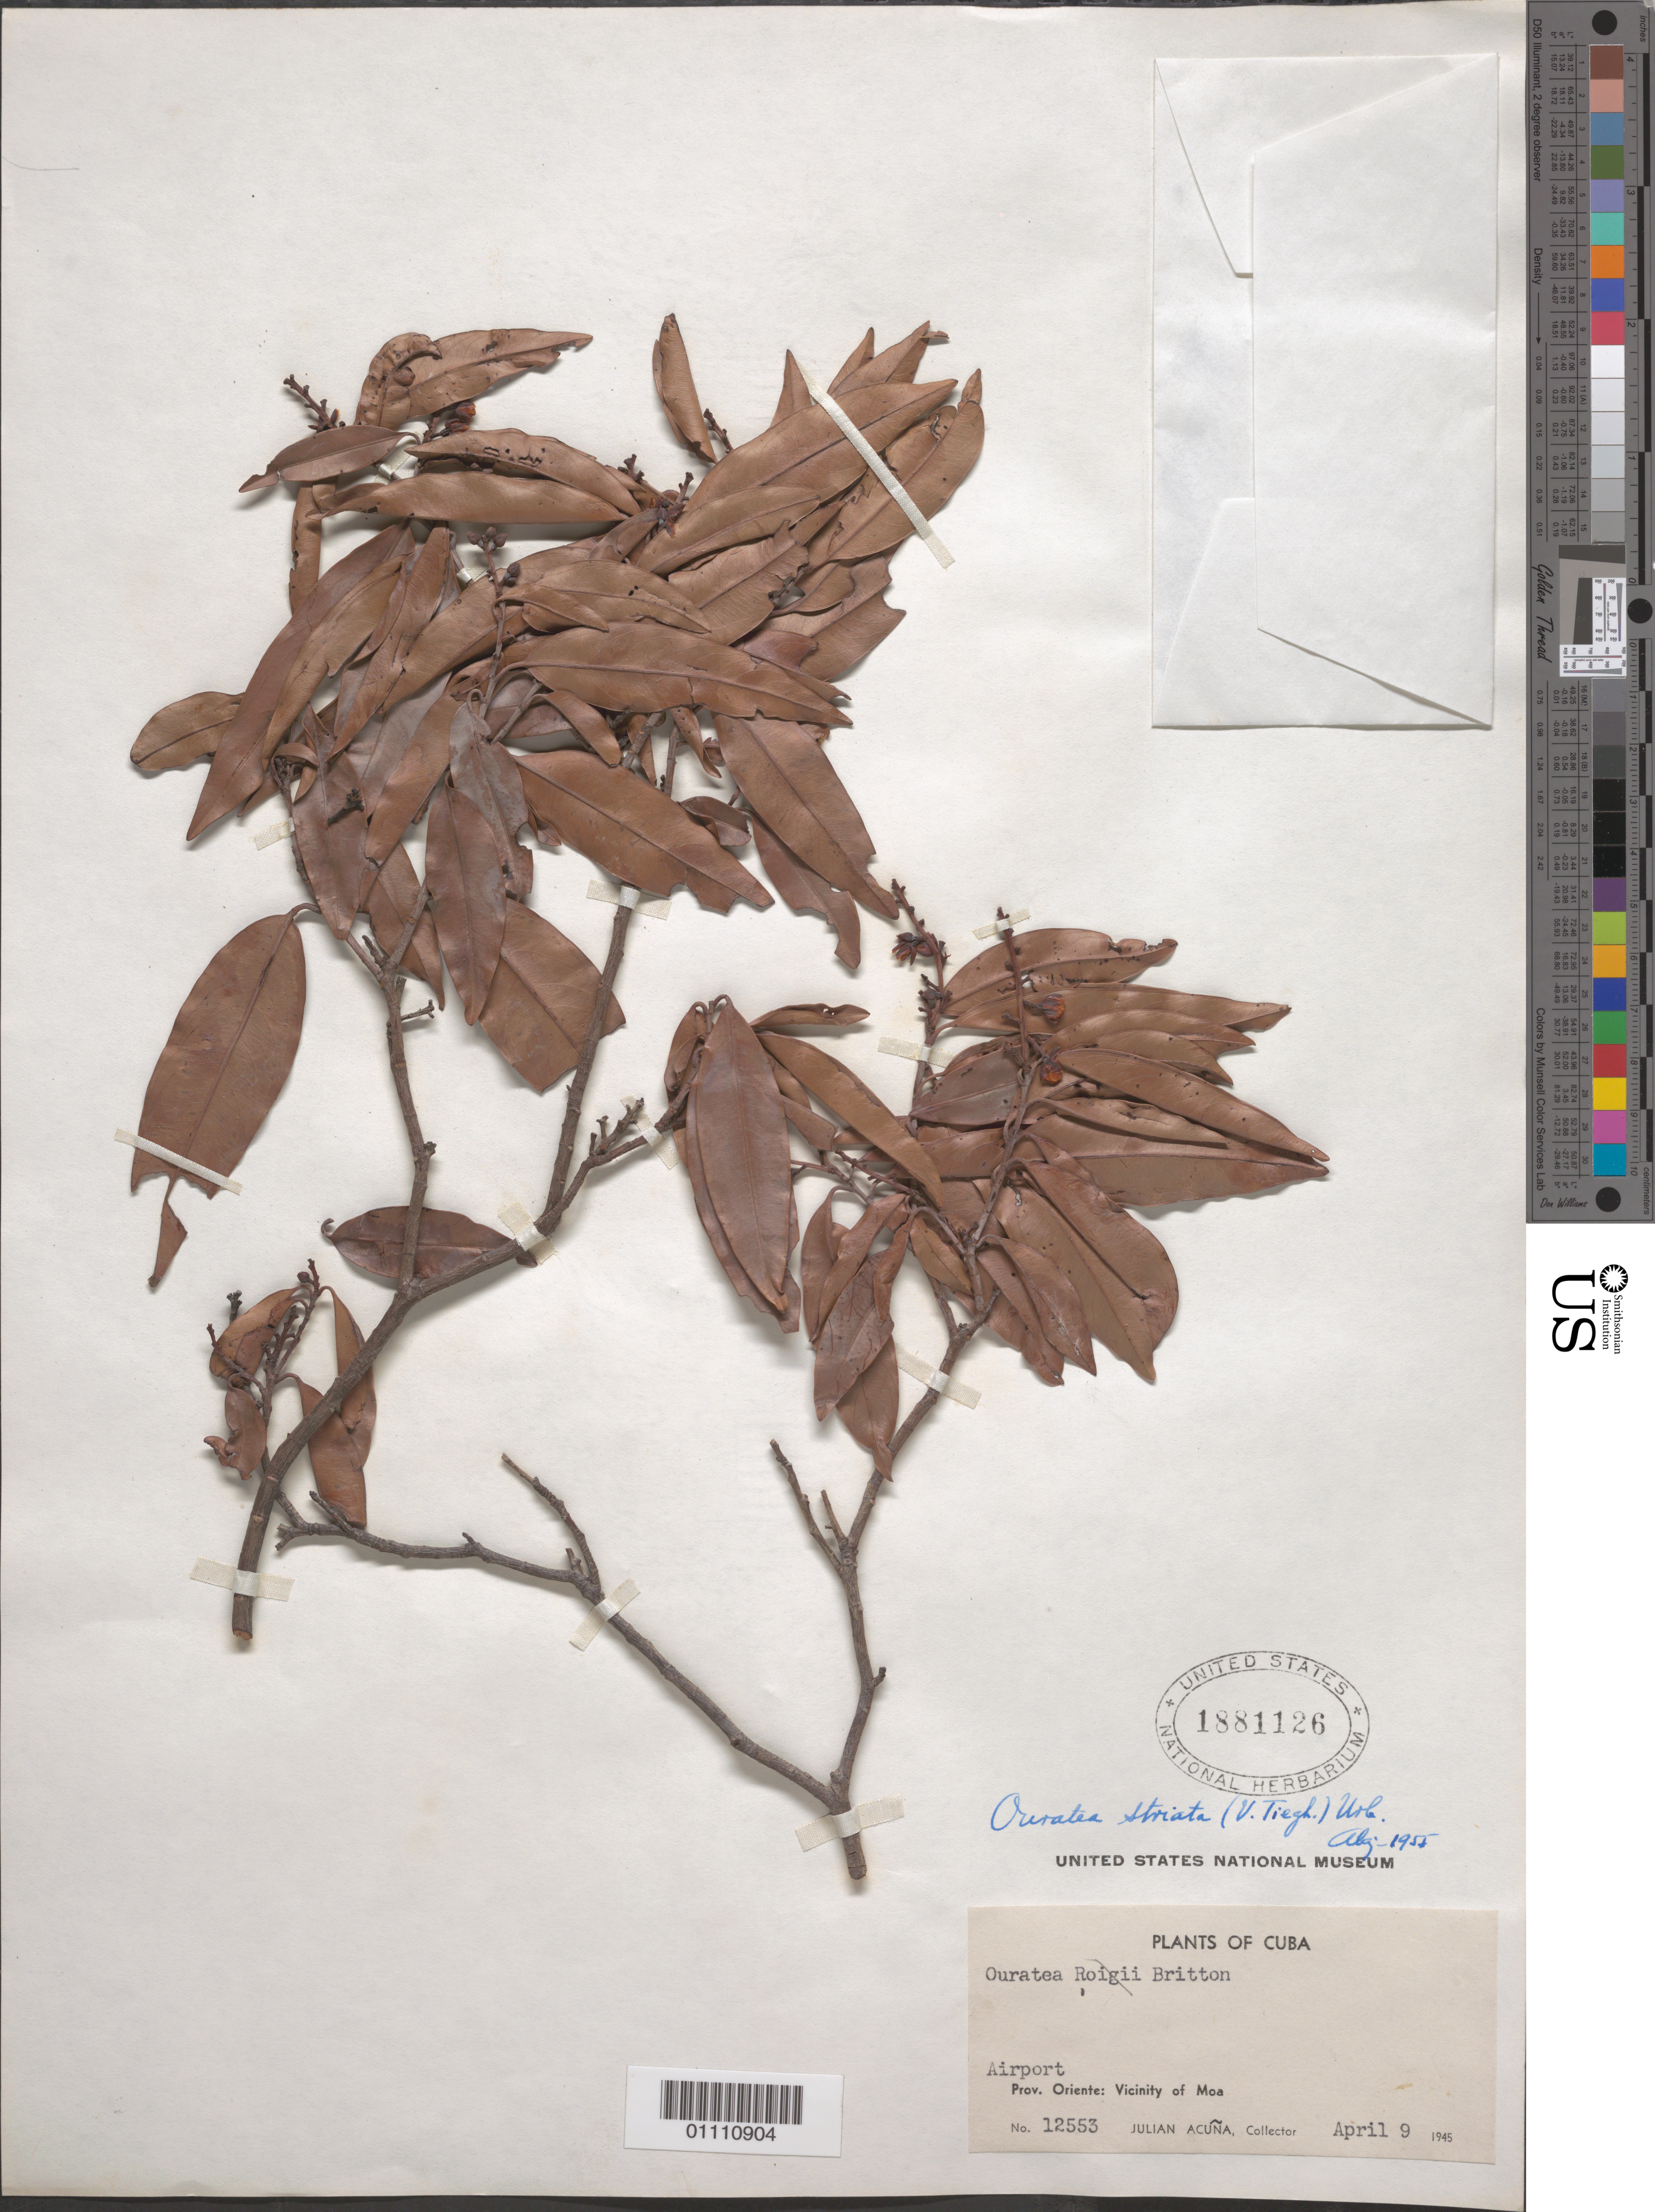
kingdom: Plantae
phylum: Tracheophyta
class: Magnoliopsida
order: Malpighiales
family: Ochnaceae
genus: Ouratea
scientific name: Ouratea striata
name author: (Tiegh.) Urb.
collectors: J. Acuña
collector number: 12553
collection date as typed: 09 Apr 1945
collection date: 1945-04-09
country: Cuba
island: Cuba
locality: Oriente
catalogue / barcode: US 1881126